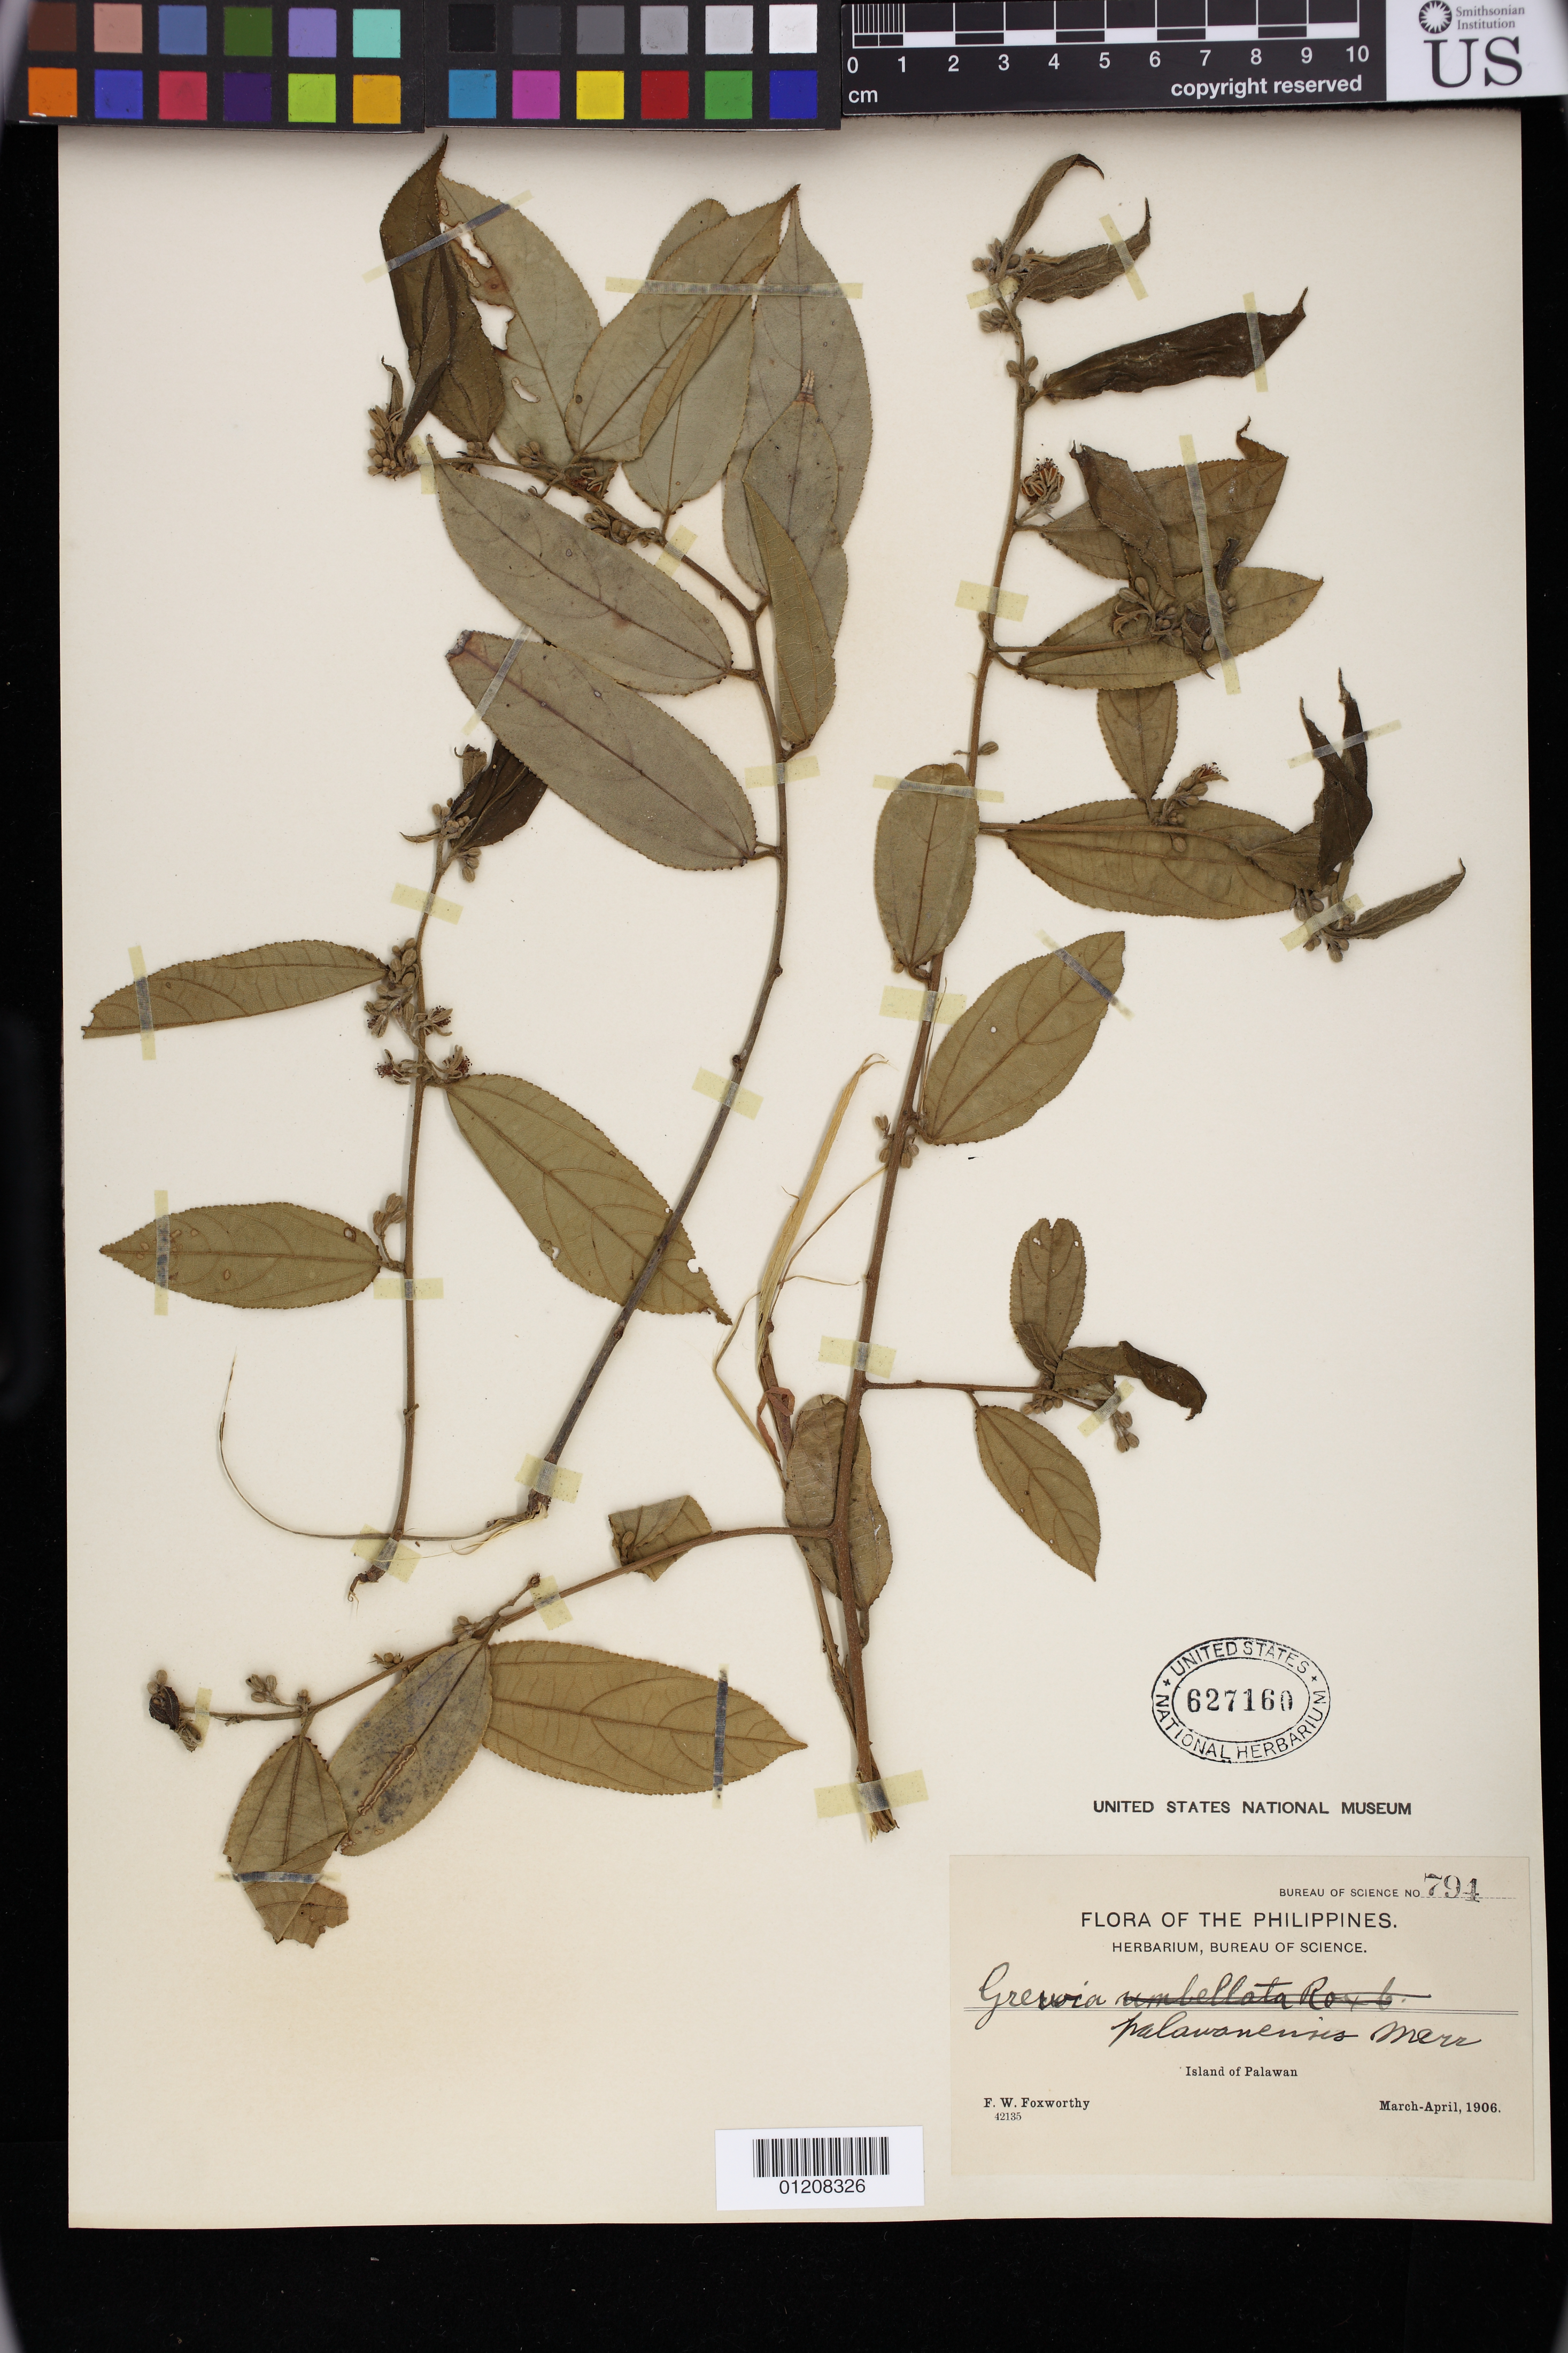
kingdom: Plantae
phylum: Tracheophyta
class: Magnoliopsida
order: Malvales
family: Malvaceae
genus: Grewia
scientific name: Grewia palawanensis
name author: Merr.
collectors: F. W. Foxworthy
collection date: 1906-03/1906-04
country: Philippines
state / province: Mimaropa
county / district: Palawan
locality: Island of Palawan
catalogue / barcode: US 627160